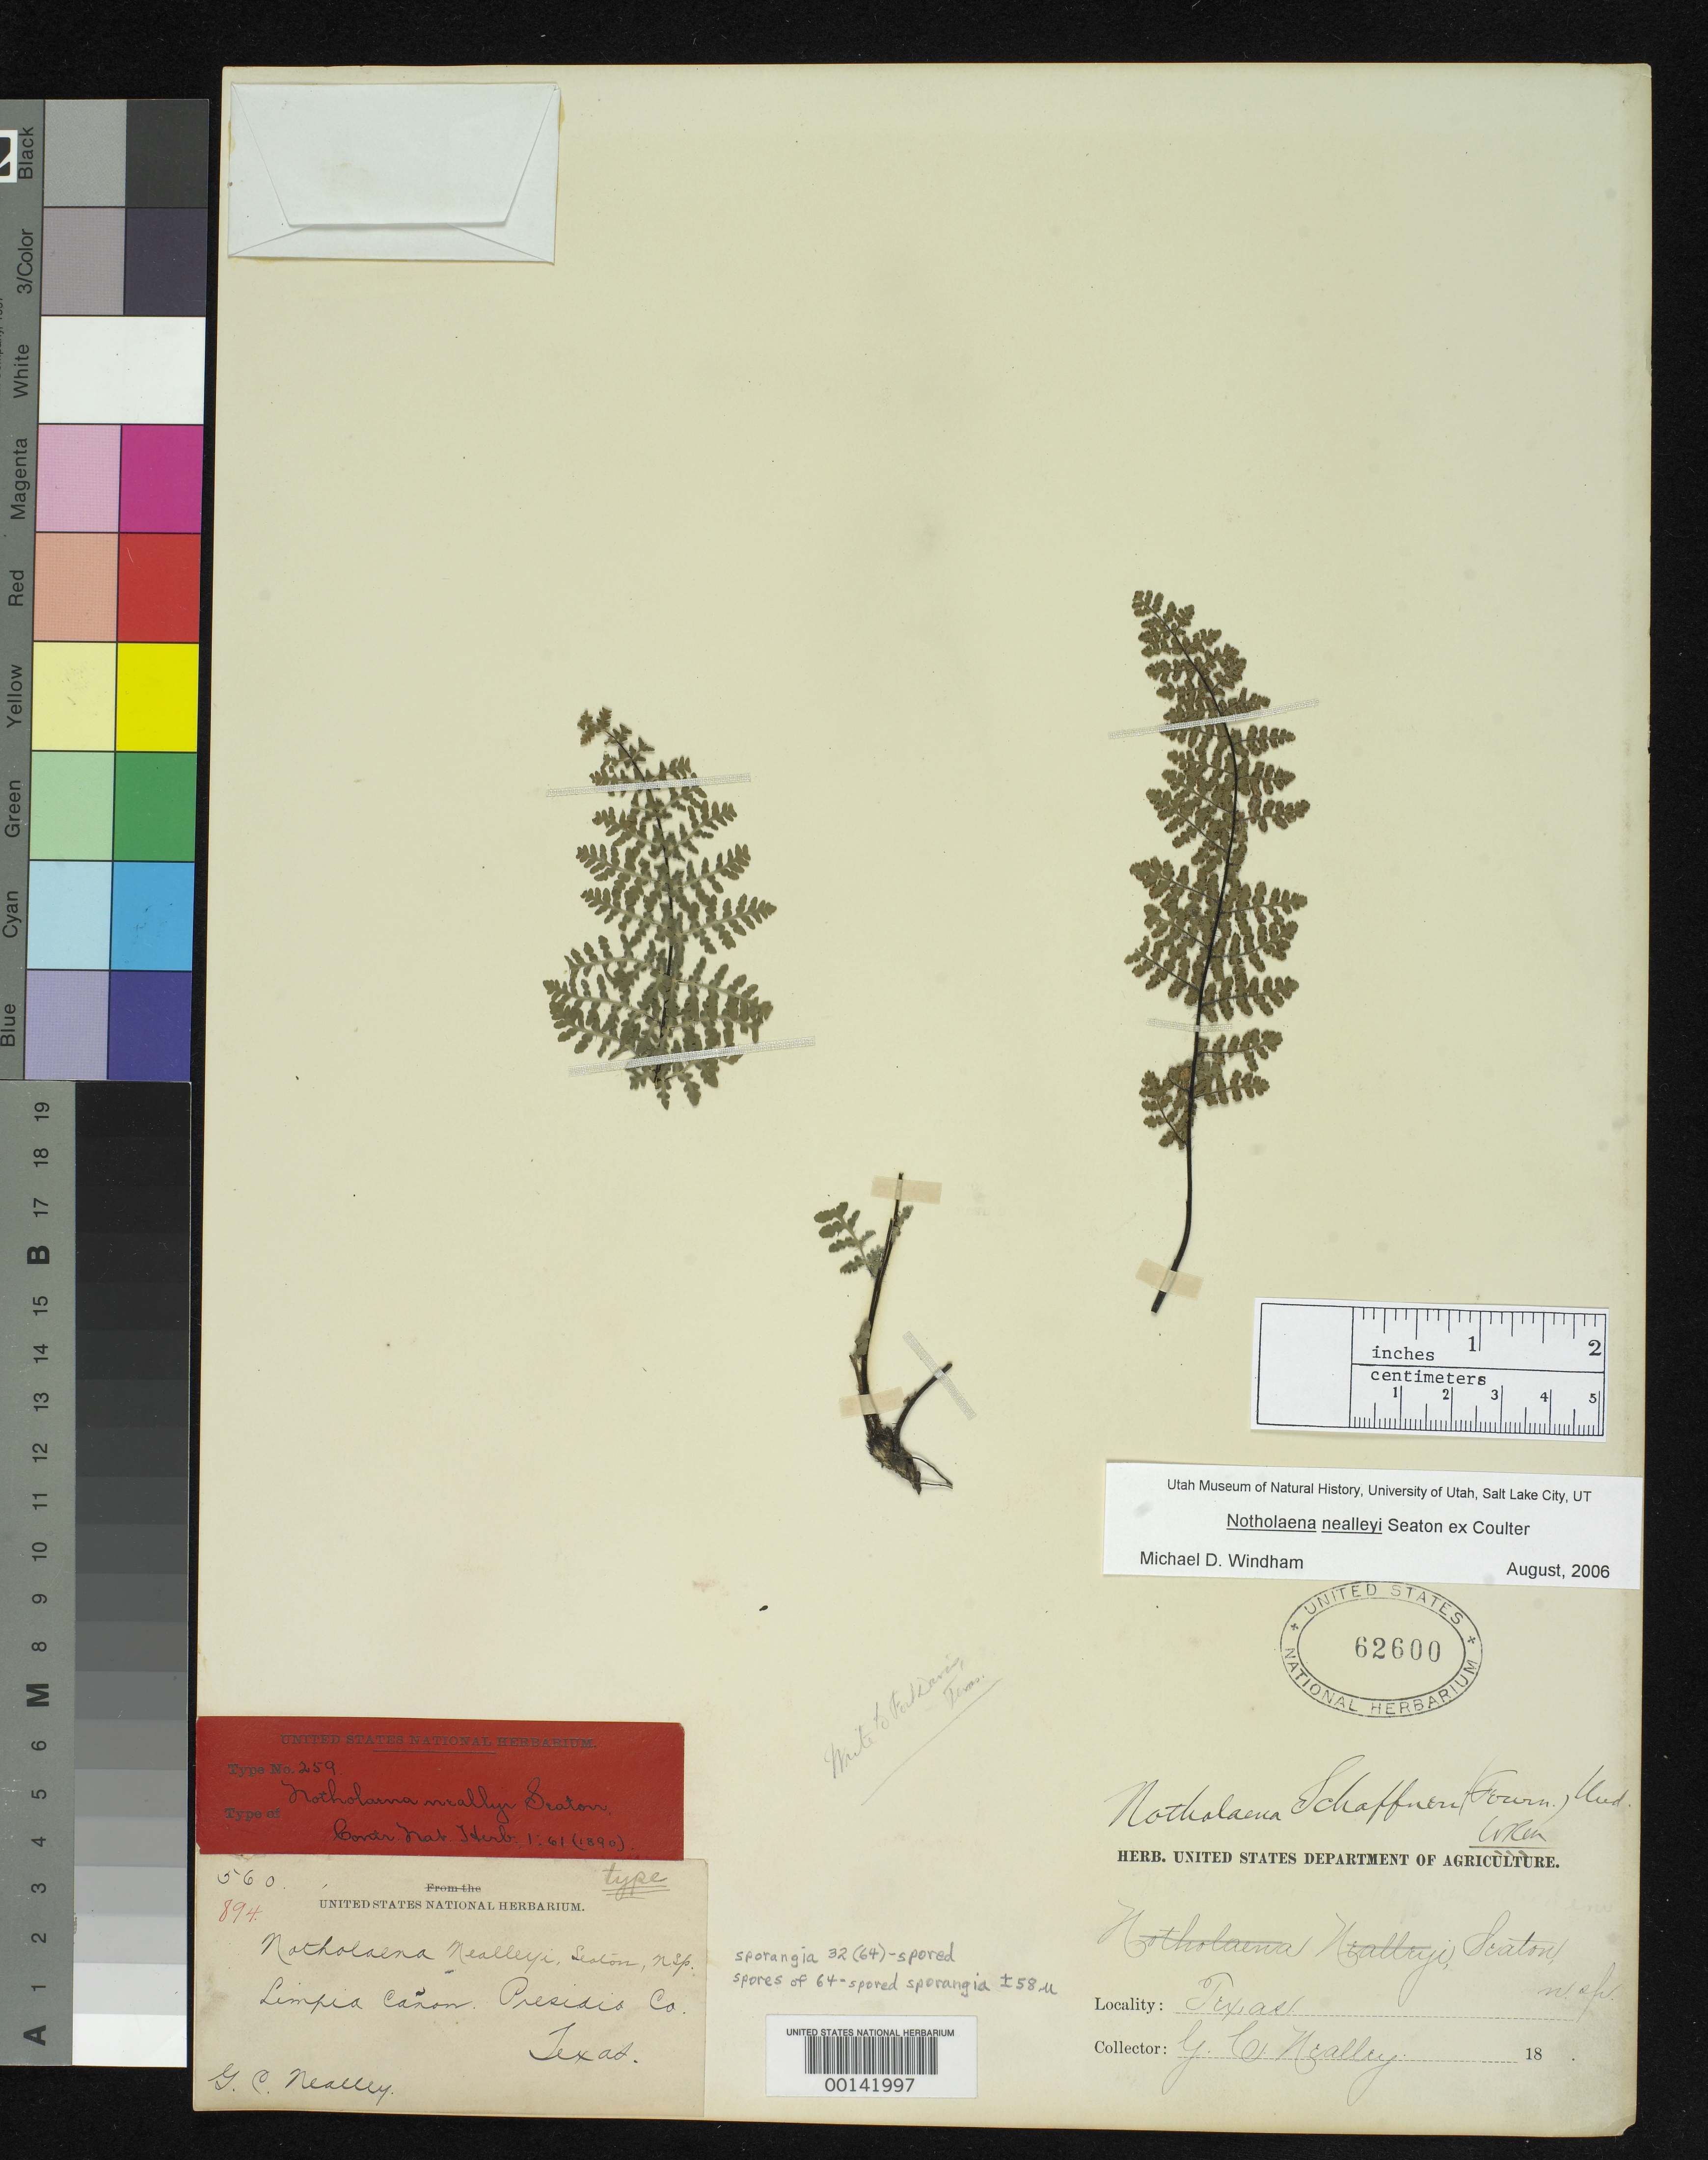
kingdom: Plantae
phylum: Tracheophyta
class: Polypodiopsida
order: Polypodiales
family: Pteridaceae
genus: Notholaena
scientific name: Notholaena nealleyi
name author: Seaton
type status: Holotype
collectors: G. C. Nealley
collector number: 894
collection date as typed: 18--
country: United States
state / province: Texas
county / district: Presidio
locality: Limpia Canyon, Presidio Co.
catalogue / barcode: US 62600